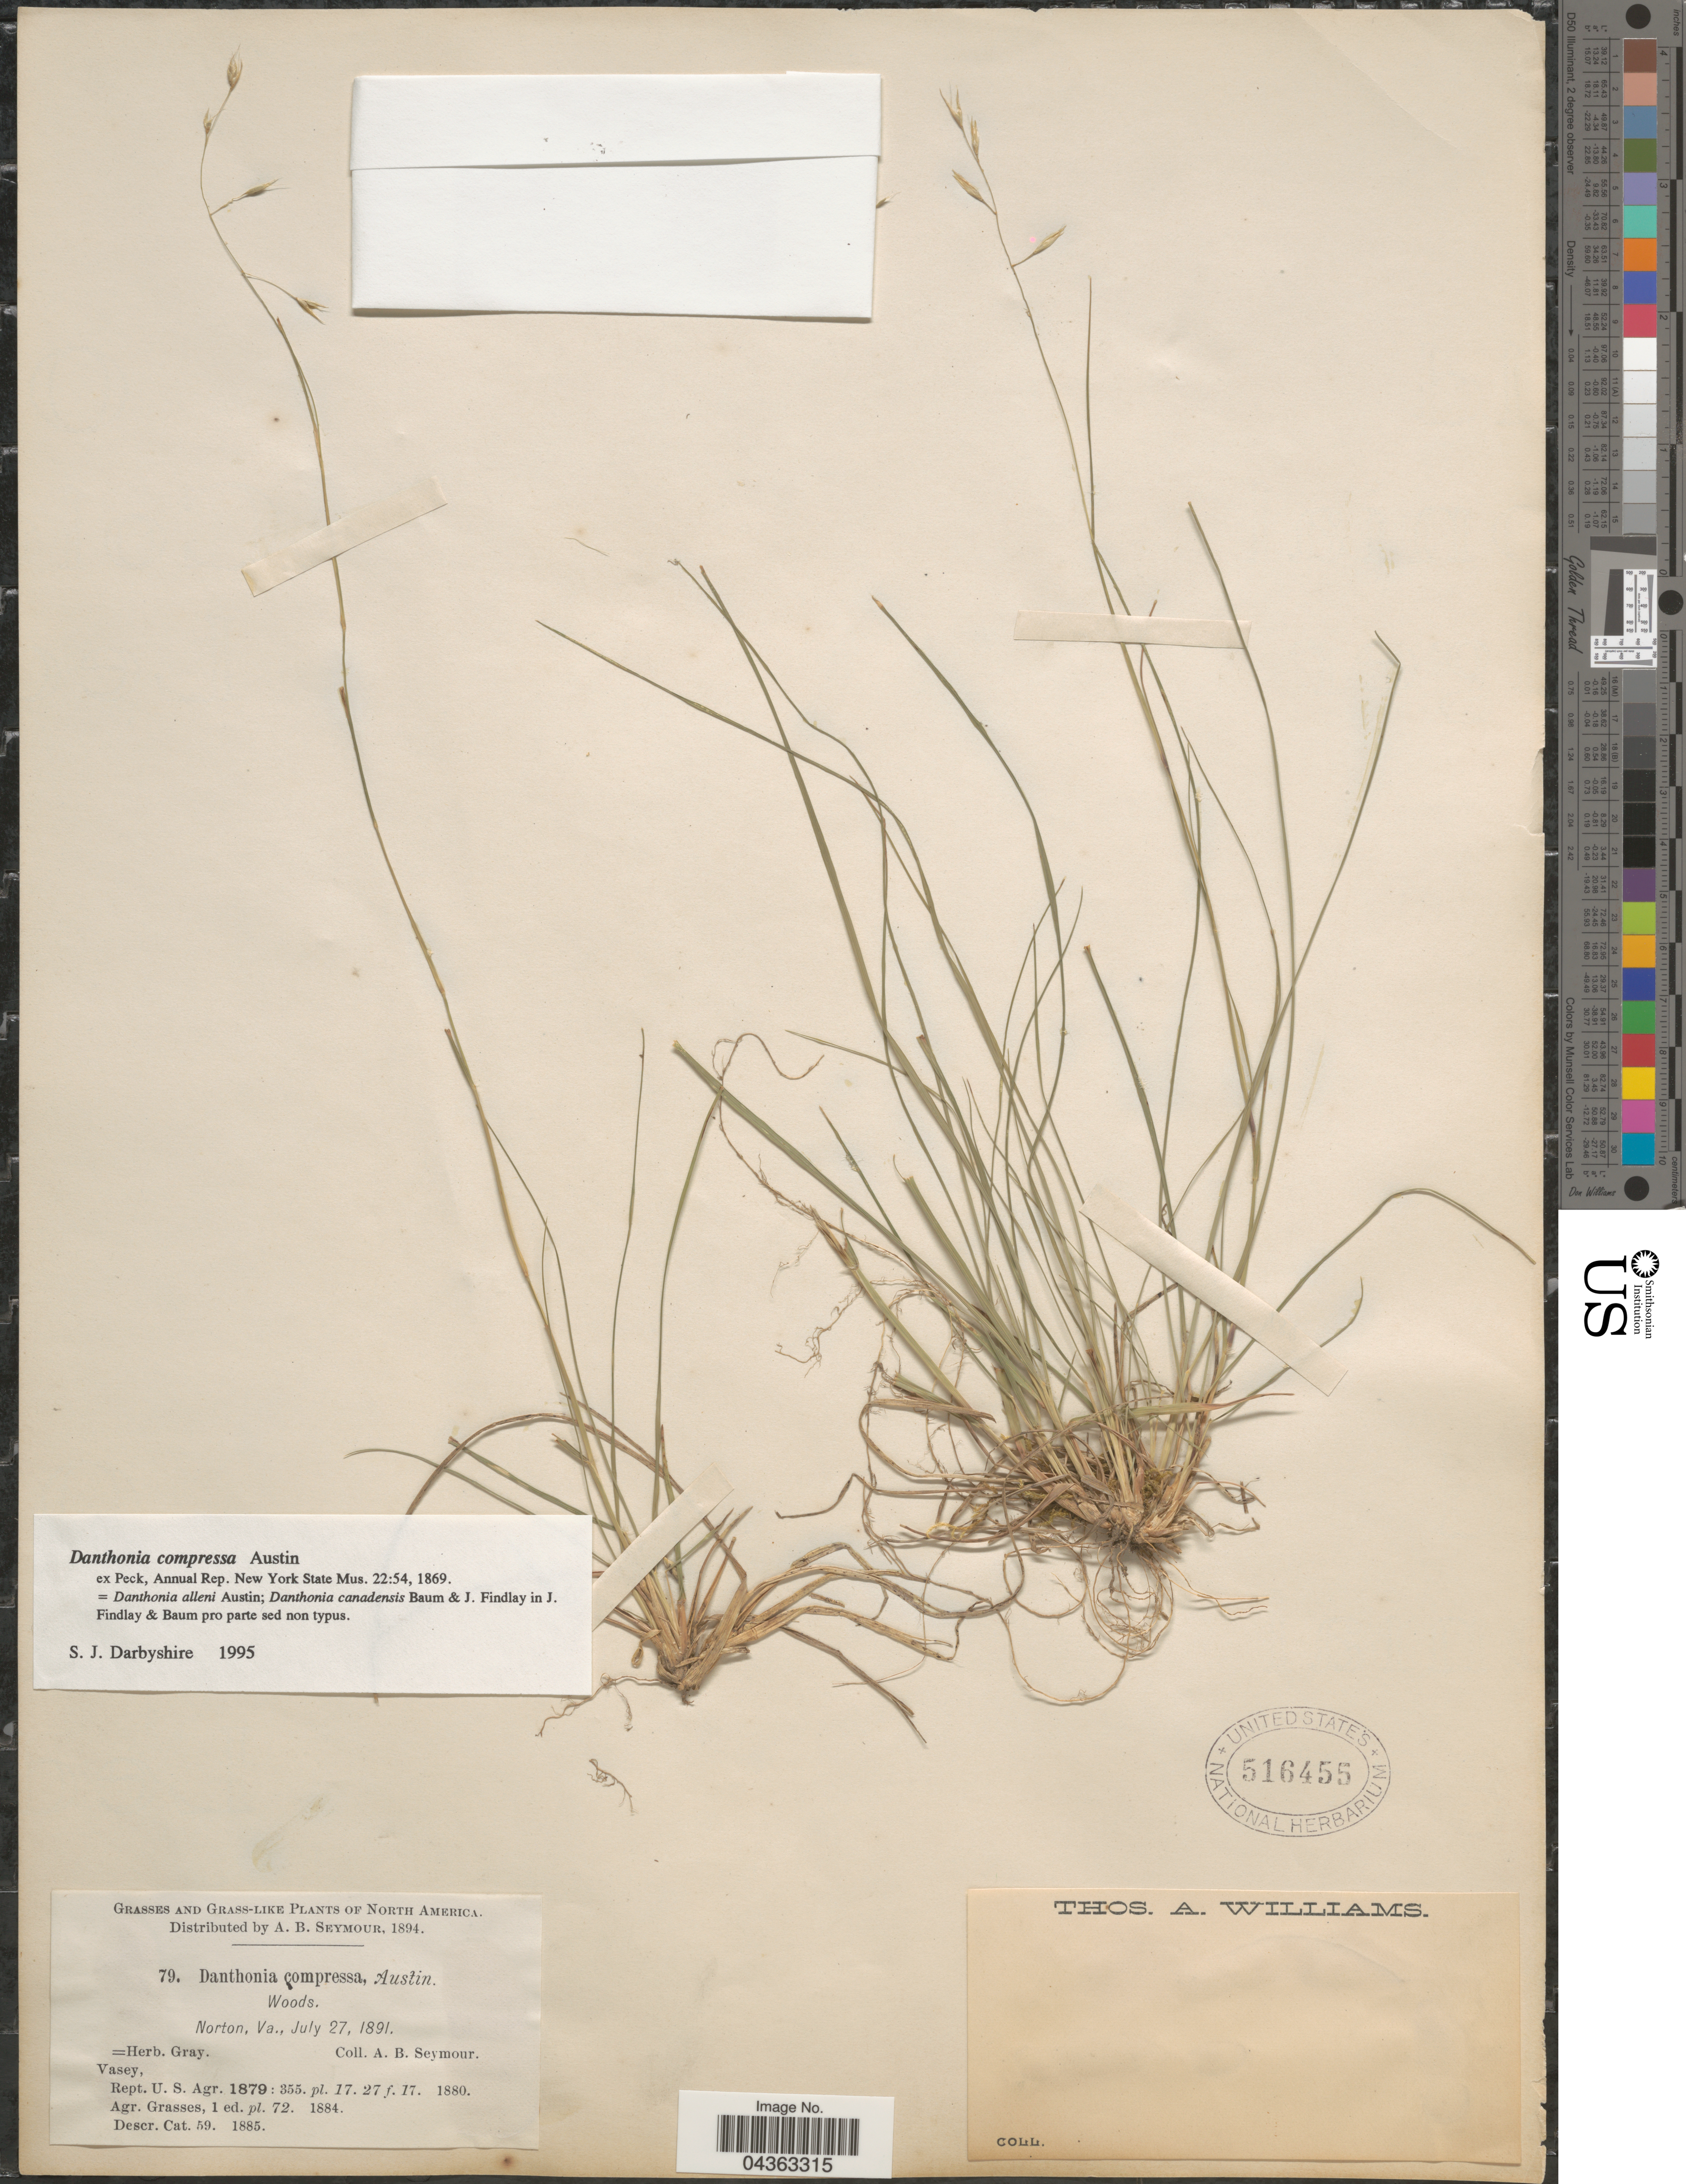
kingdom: Plantae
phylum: Tracheophyta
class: Liliopsida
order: Poales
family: Poaceae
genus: Danthonia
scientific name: Danthonia compressa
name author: Austin in F. Peck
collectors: A. Seymour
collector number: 79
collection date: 1891-07-27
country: United States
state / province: Virginia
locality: Norton.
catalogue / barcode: US 516455